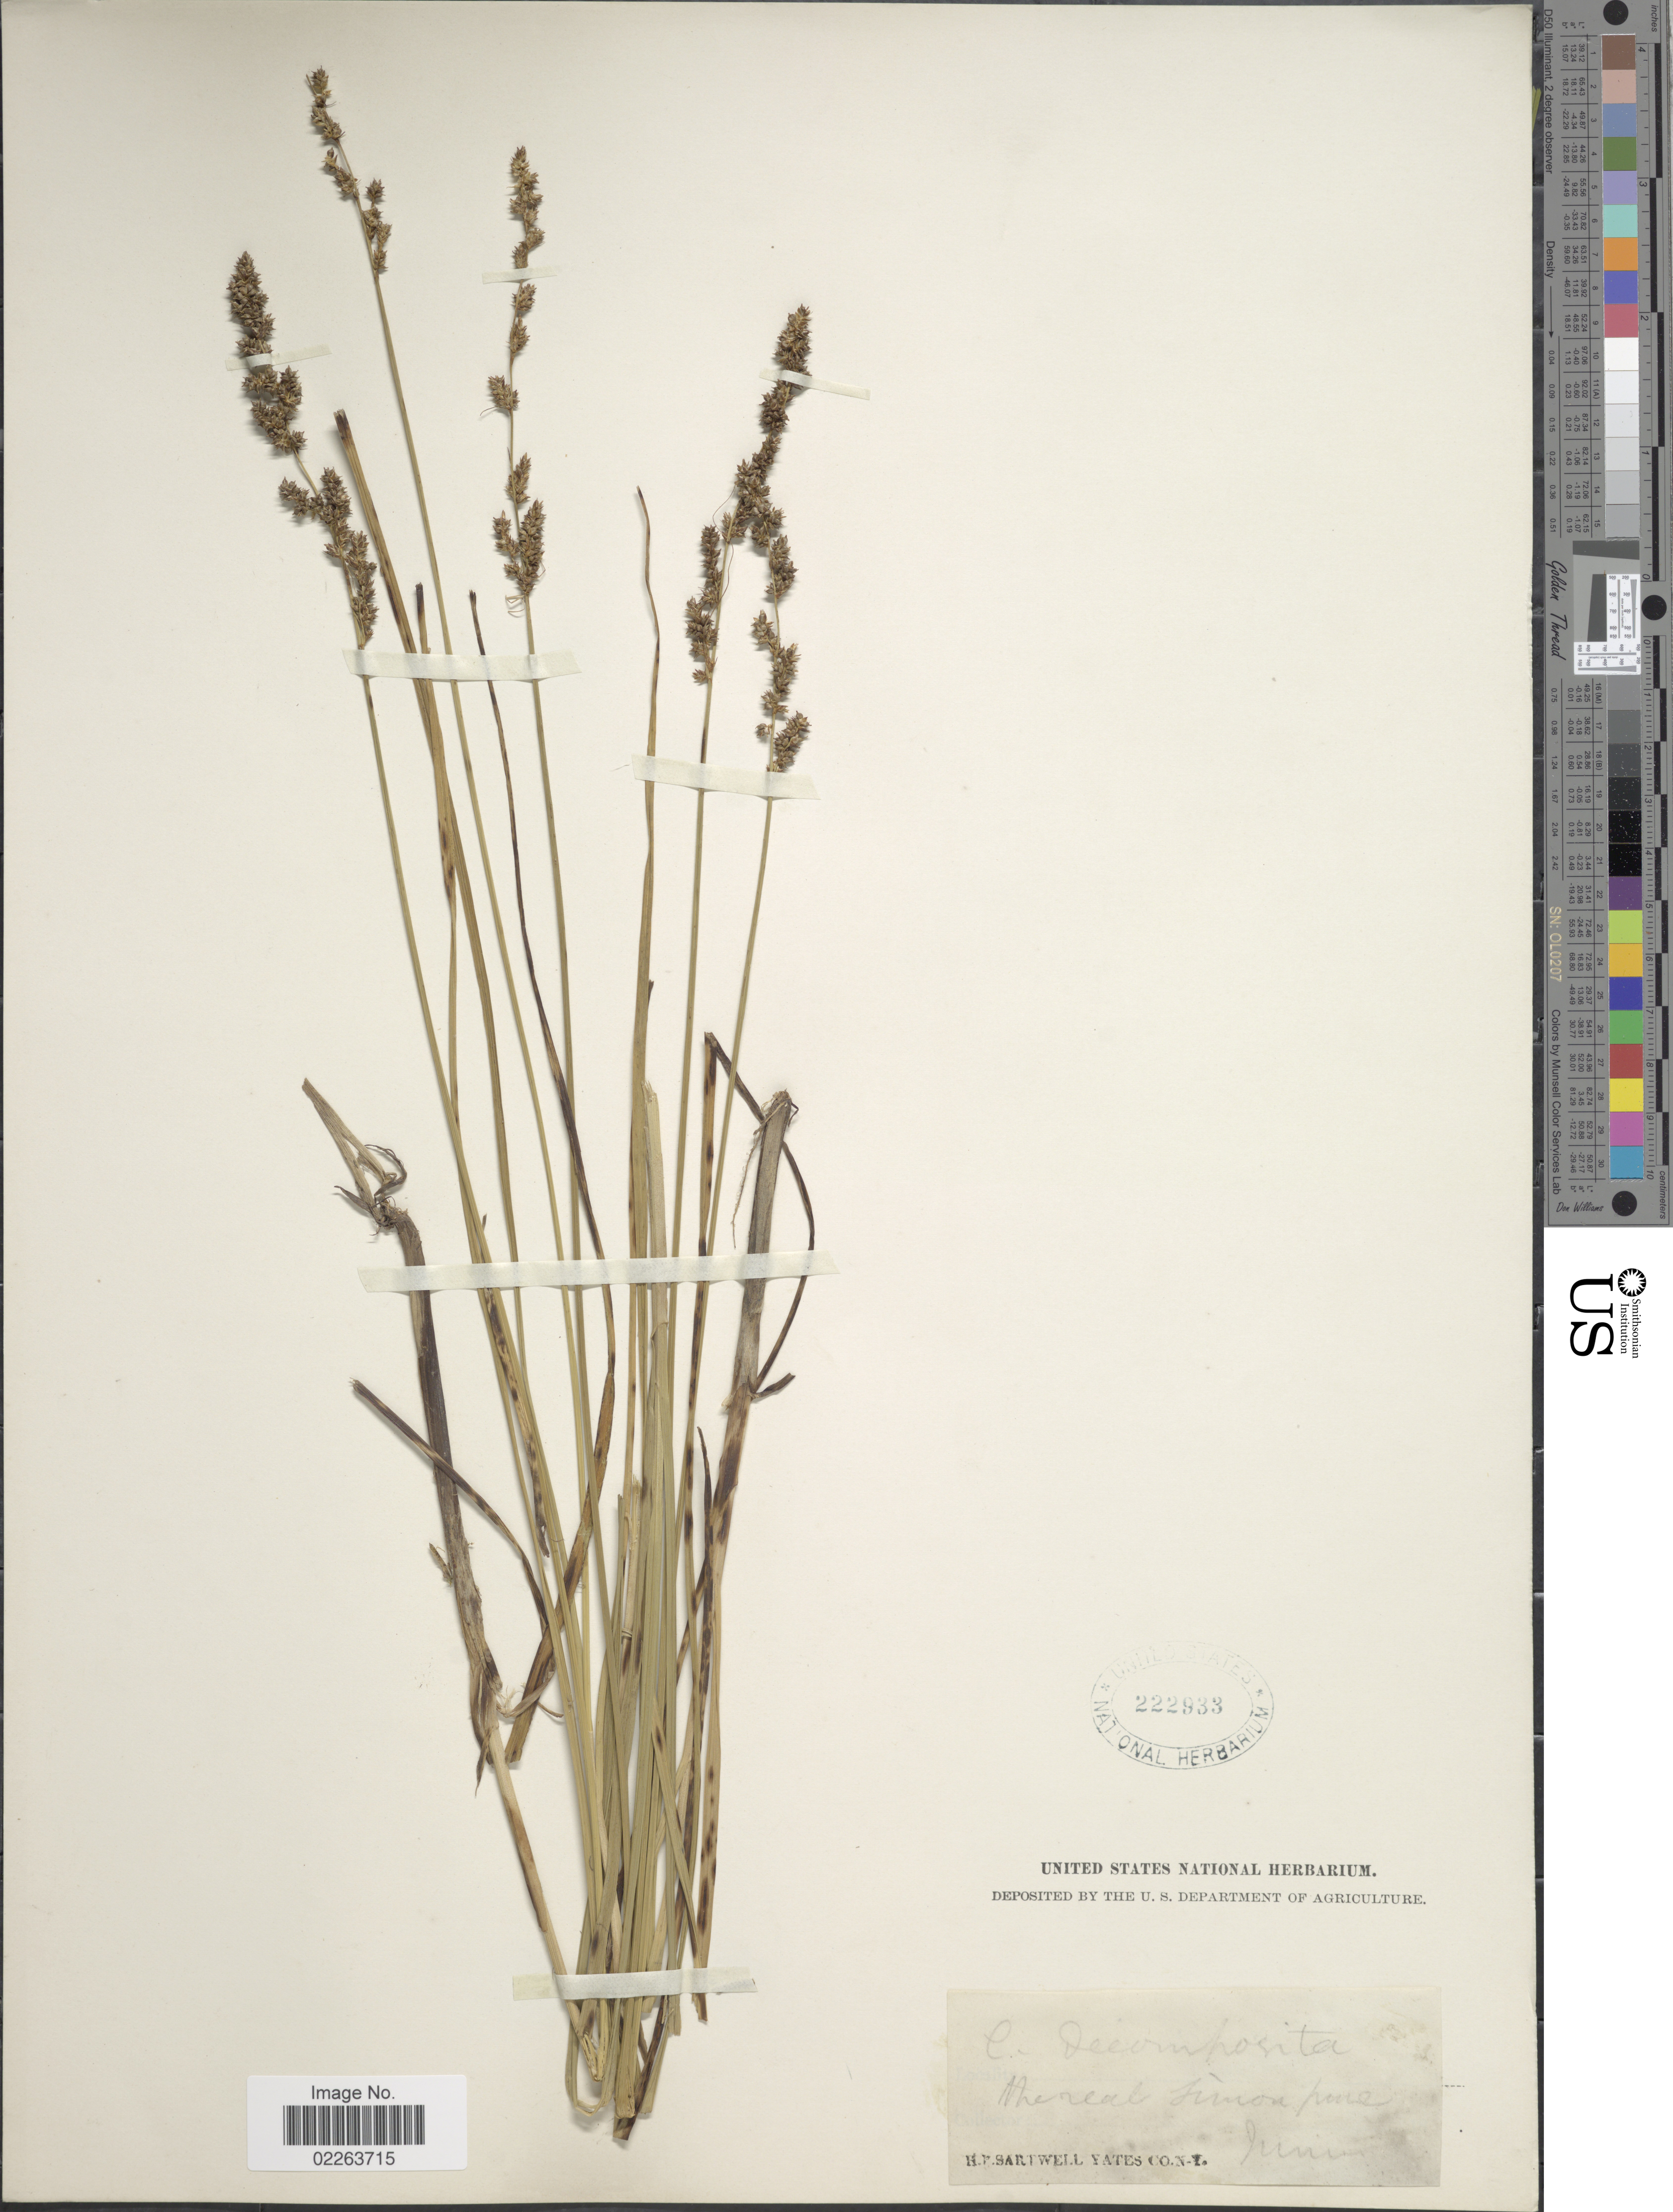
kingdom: Plantae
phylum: Tracheophyta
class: Liliopsida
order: Poales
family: Cyperaceae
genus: Carex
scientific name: Carex decomposita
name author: Muhl.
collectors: H. P. Sartwell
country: United States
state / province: New York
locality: Junius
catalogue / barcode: US 222933